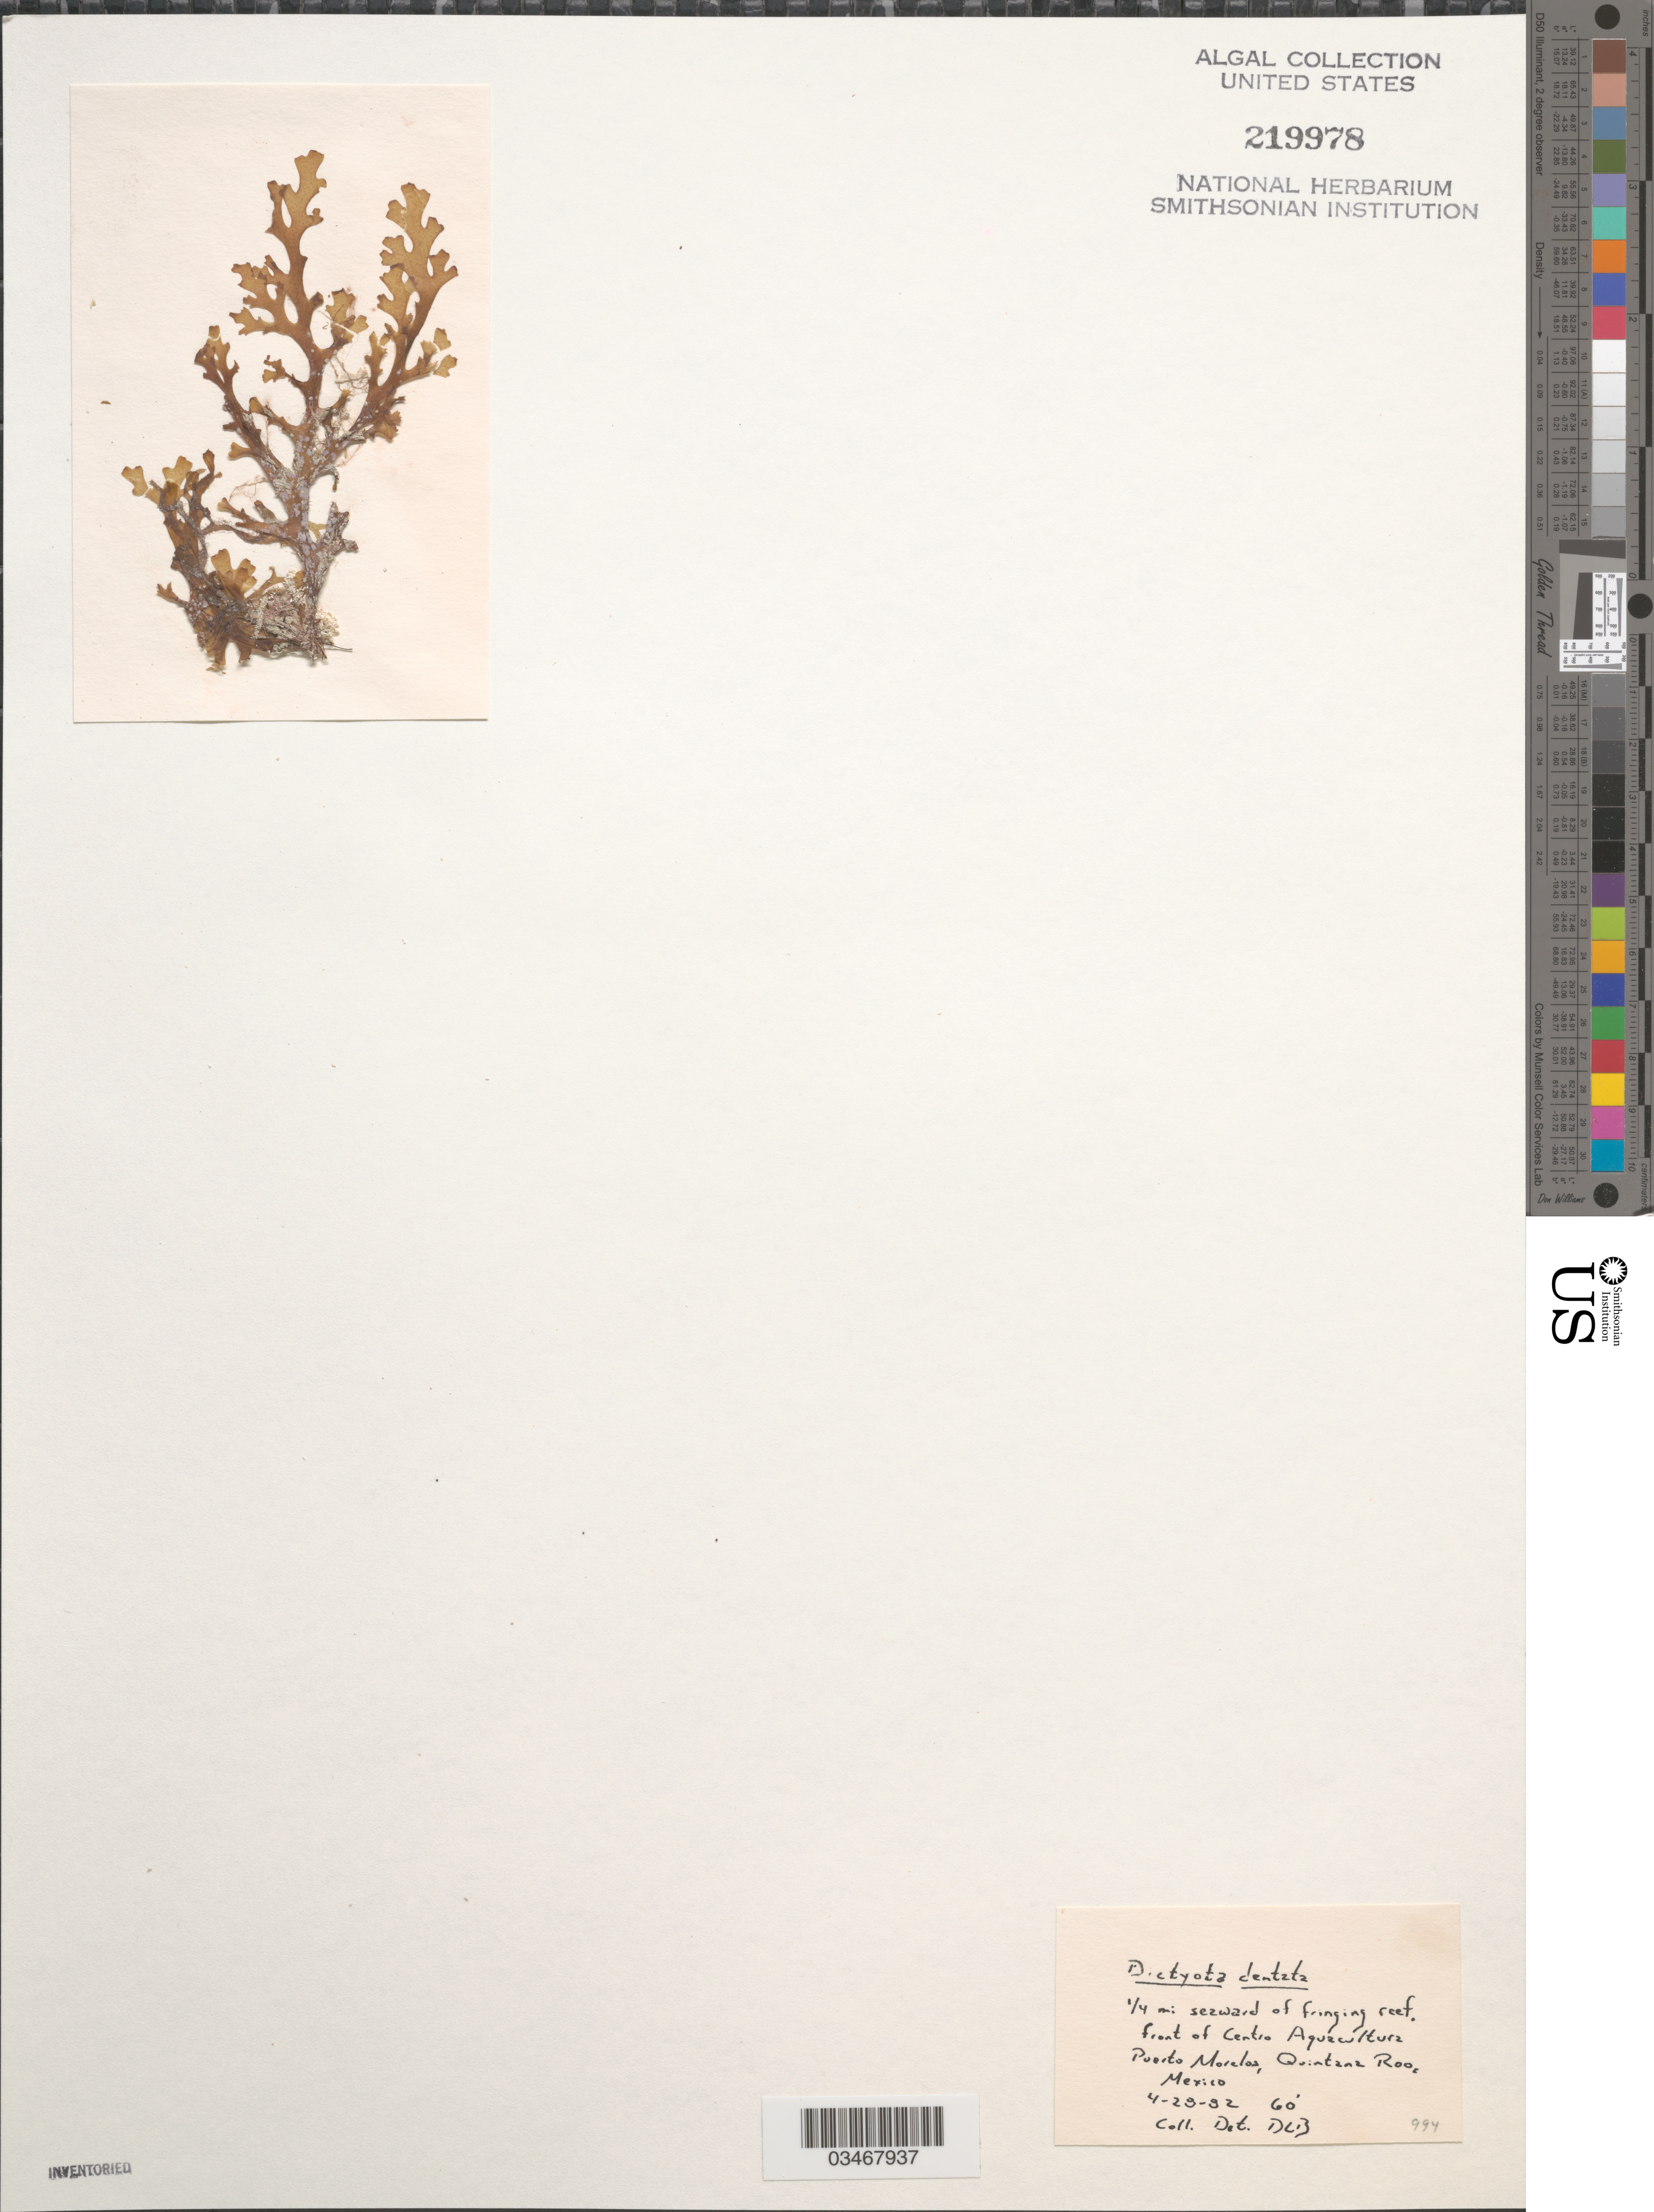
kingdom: Chromista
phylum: Ochrophyta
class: Phaeophyceae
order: Dictyotales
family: Dictyotaceae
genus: Dictyota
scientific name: Dictyota mertensii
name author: (C. Mart.) Kütz.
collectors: D.L. Ballantine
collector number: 994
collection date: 1982-04-28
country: Mexico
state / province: Quintana Roo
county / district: Puerto Morelos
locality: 1/4 mi seaward of fringing reef, front of Centro Aquacultura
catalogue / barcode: US 219978